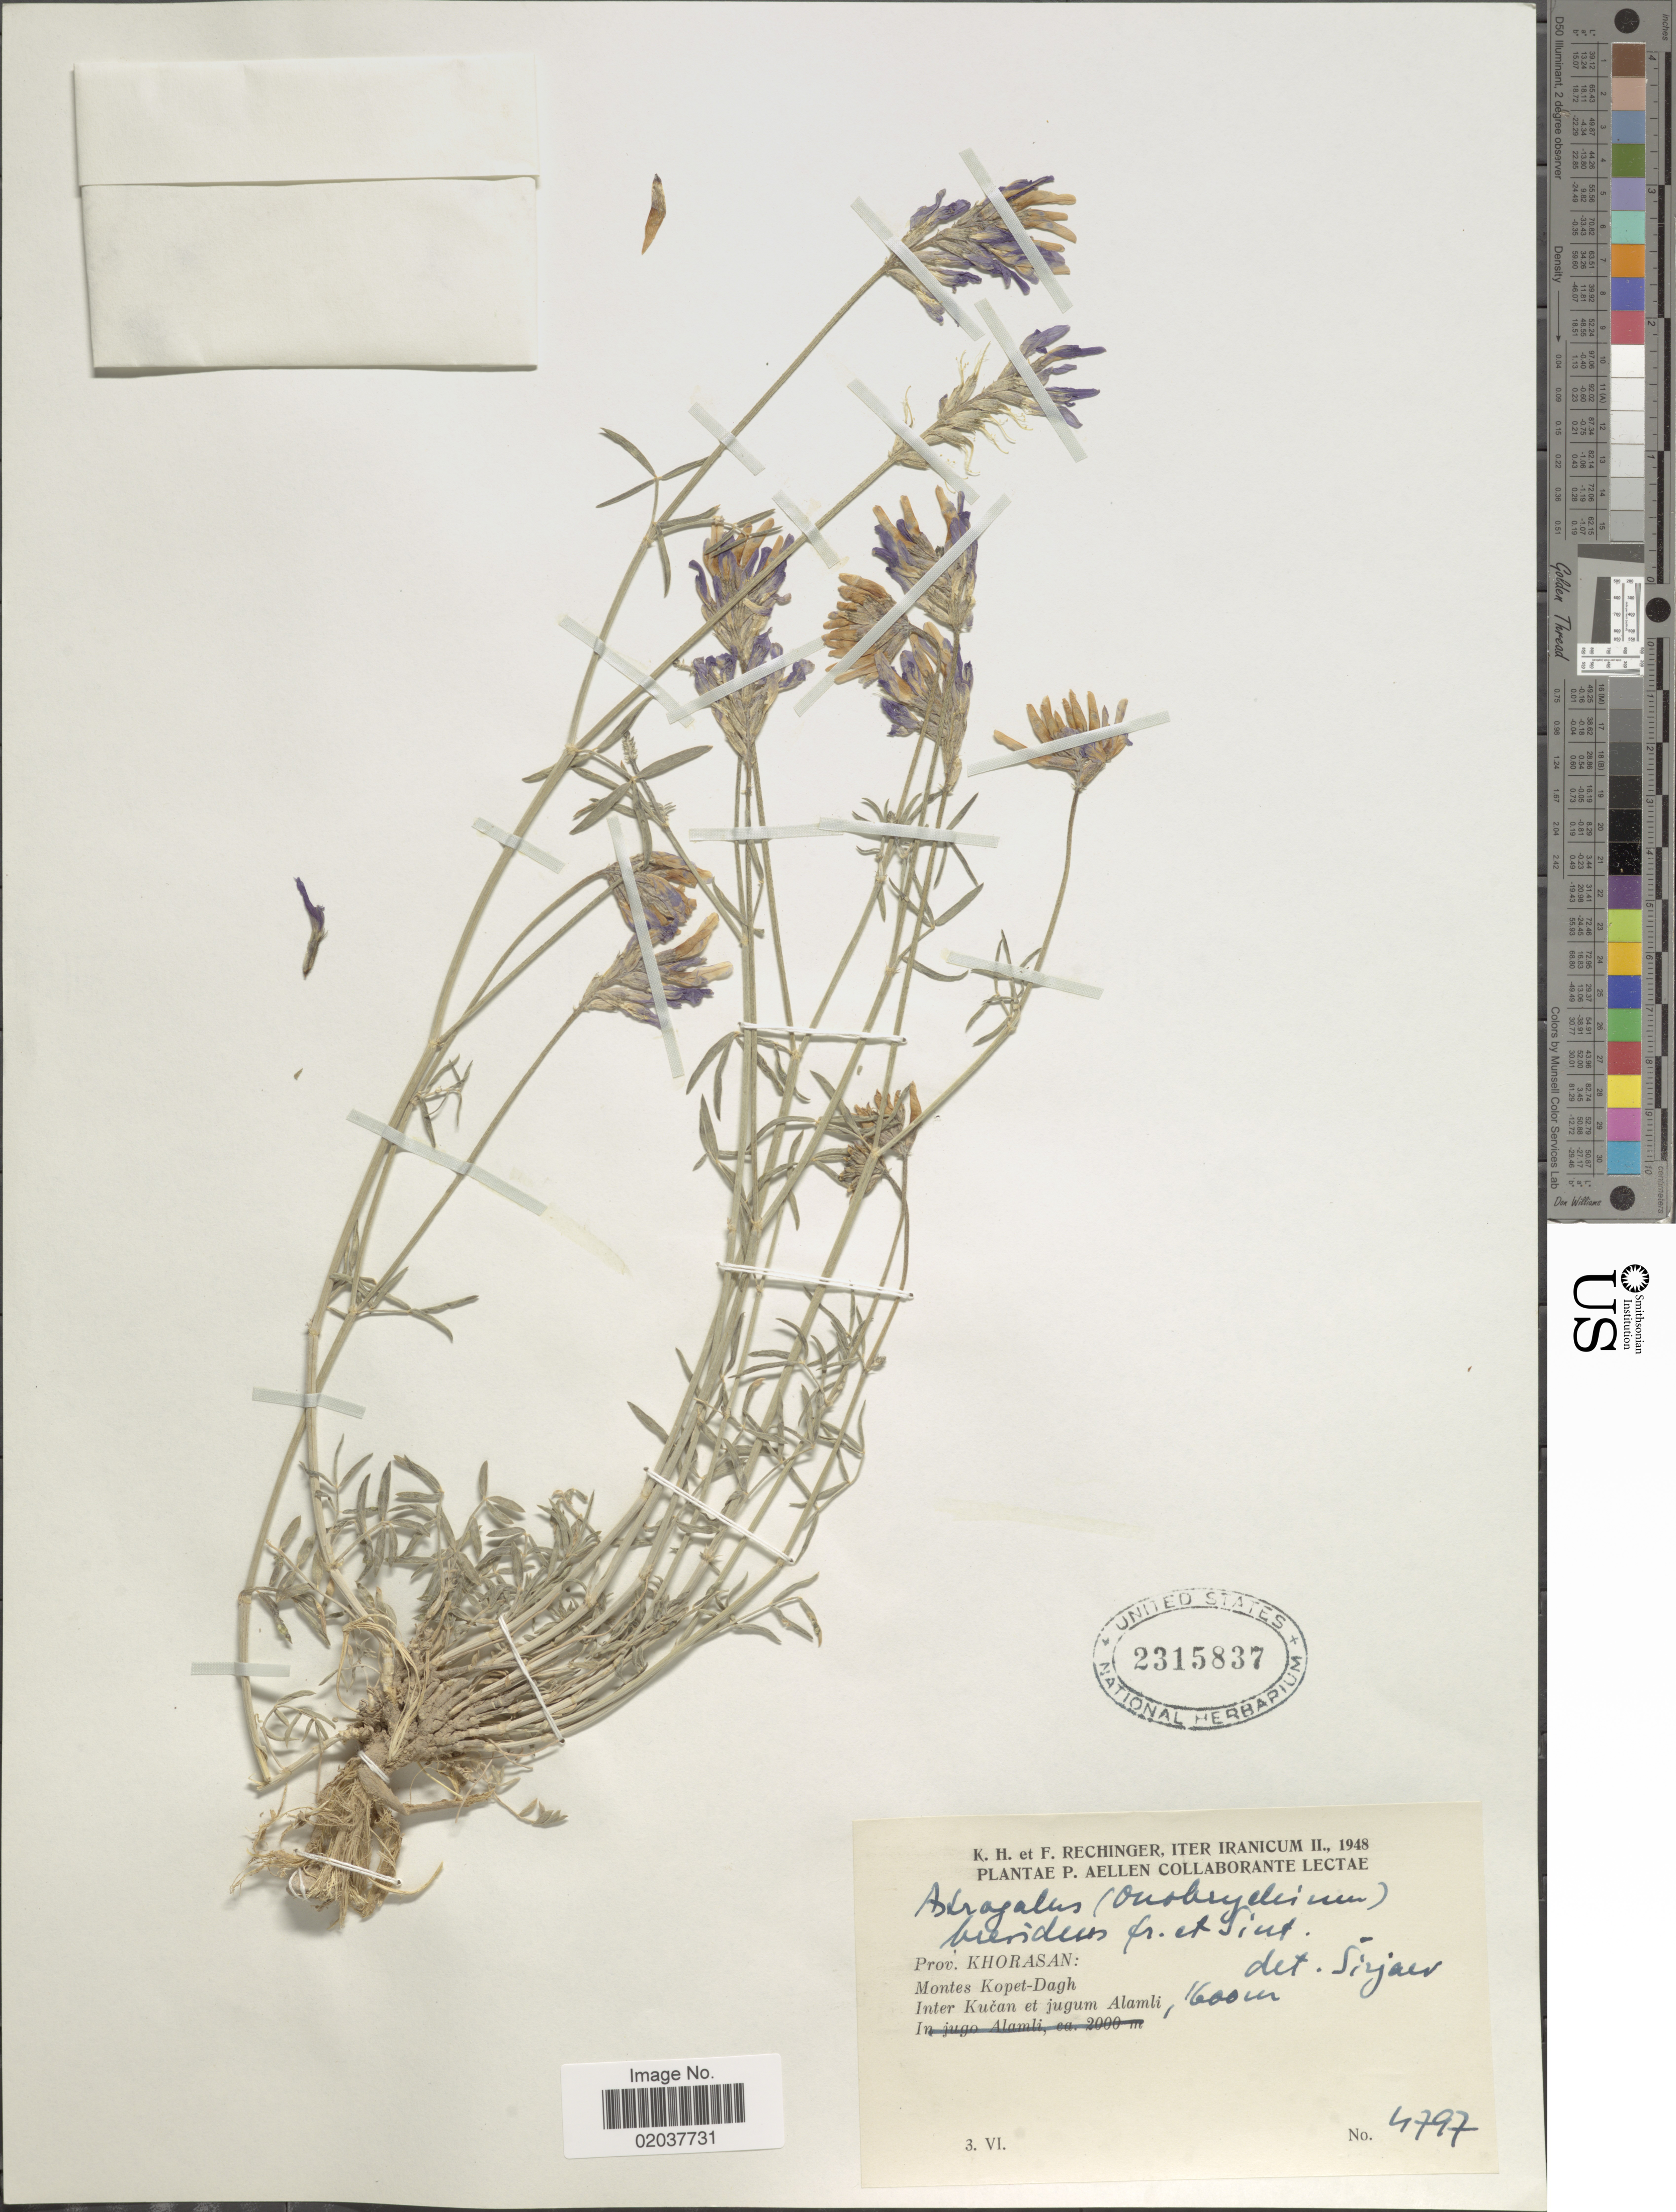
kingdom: Plantae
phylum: Tracheophyta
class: Magnoliopsida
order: Fabales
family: Fabaceae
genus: Astragalus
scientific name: Astragalus brevidens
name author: Freyn & Sint.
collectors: K. H. Rechinger & F. Rechinger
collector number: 4797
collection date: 1948-06-03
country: Iran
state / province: Khorasan [obsolete]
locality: Montes Kopet-Dagh, inter Kucan et jugum Alamli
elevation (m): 1600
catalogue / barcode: US 2315837